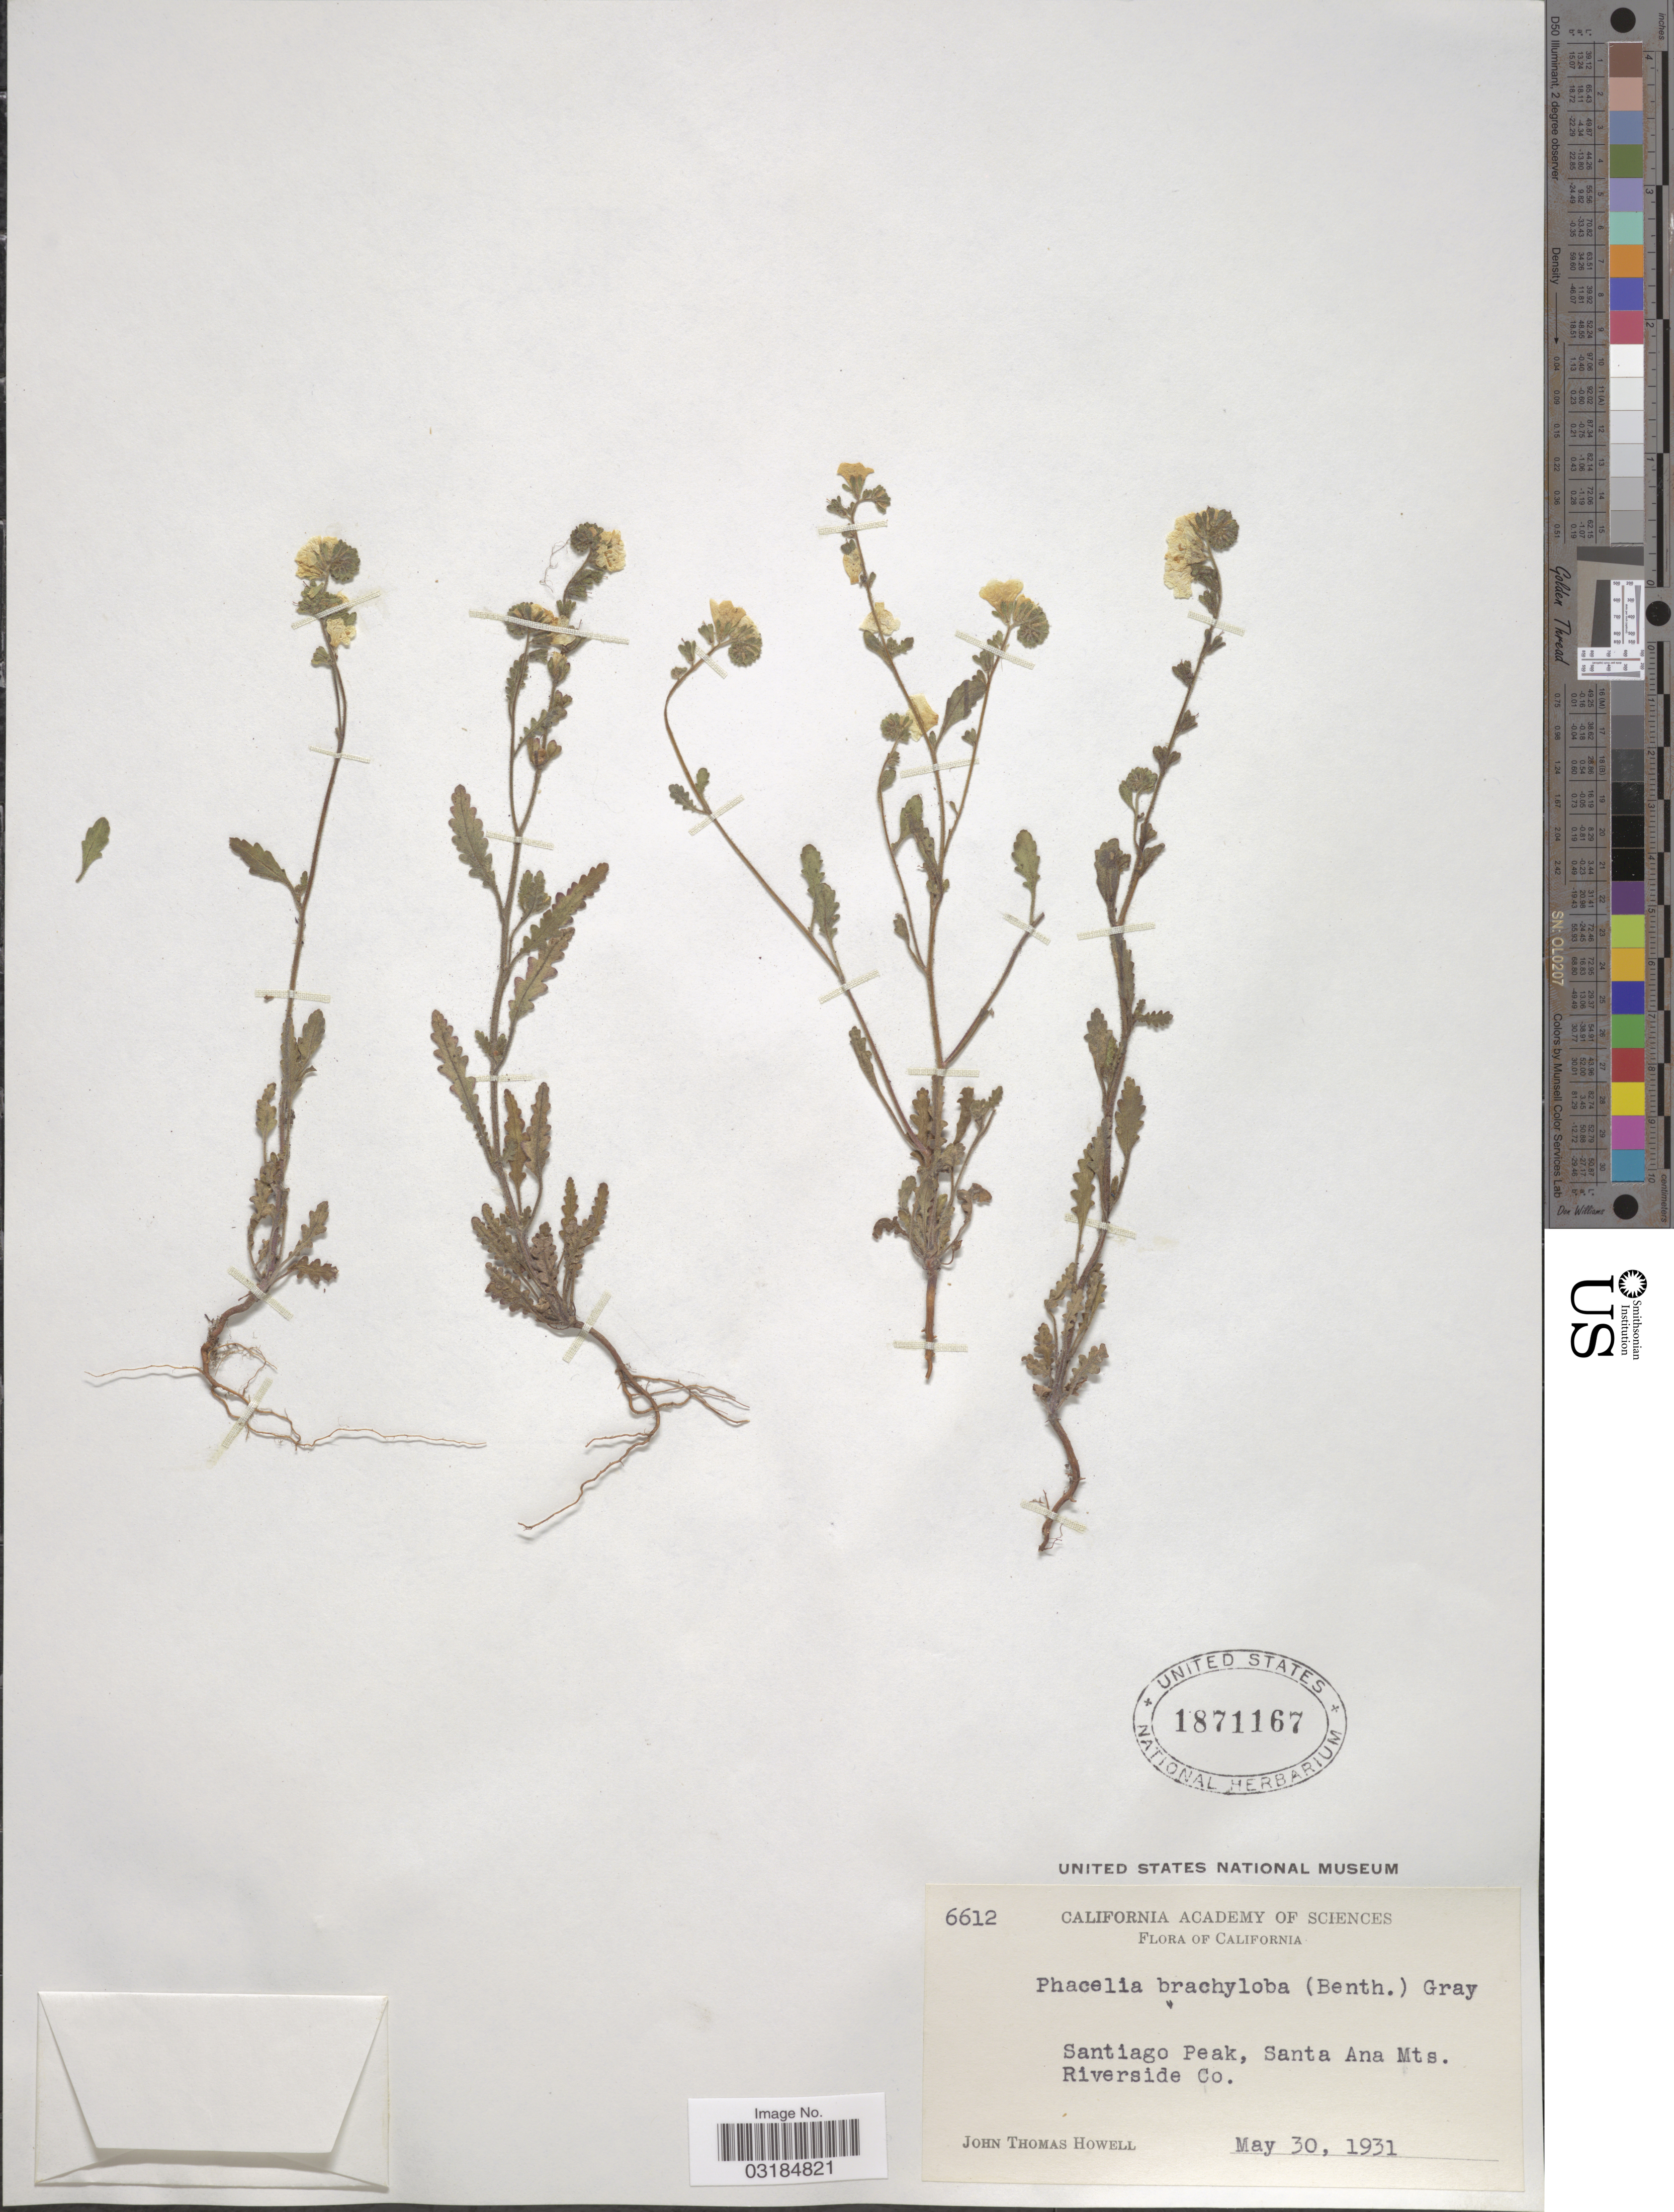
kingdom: Plantae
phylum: Tracheophyta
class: Magnoliopsida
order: Boraginales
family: Hydrophyllaceae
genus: Phacelia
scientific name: Phacelia brachyloba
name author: (Benth.) A. Gray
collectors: J. T. Howell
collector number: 6612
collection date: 1931-05-30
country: United States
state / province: California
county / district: Riverside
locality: Santiago Peak, Santa Ana Mts., Riverside Co.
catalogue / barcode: US 1871167